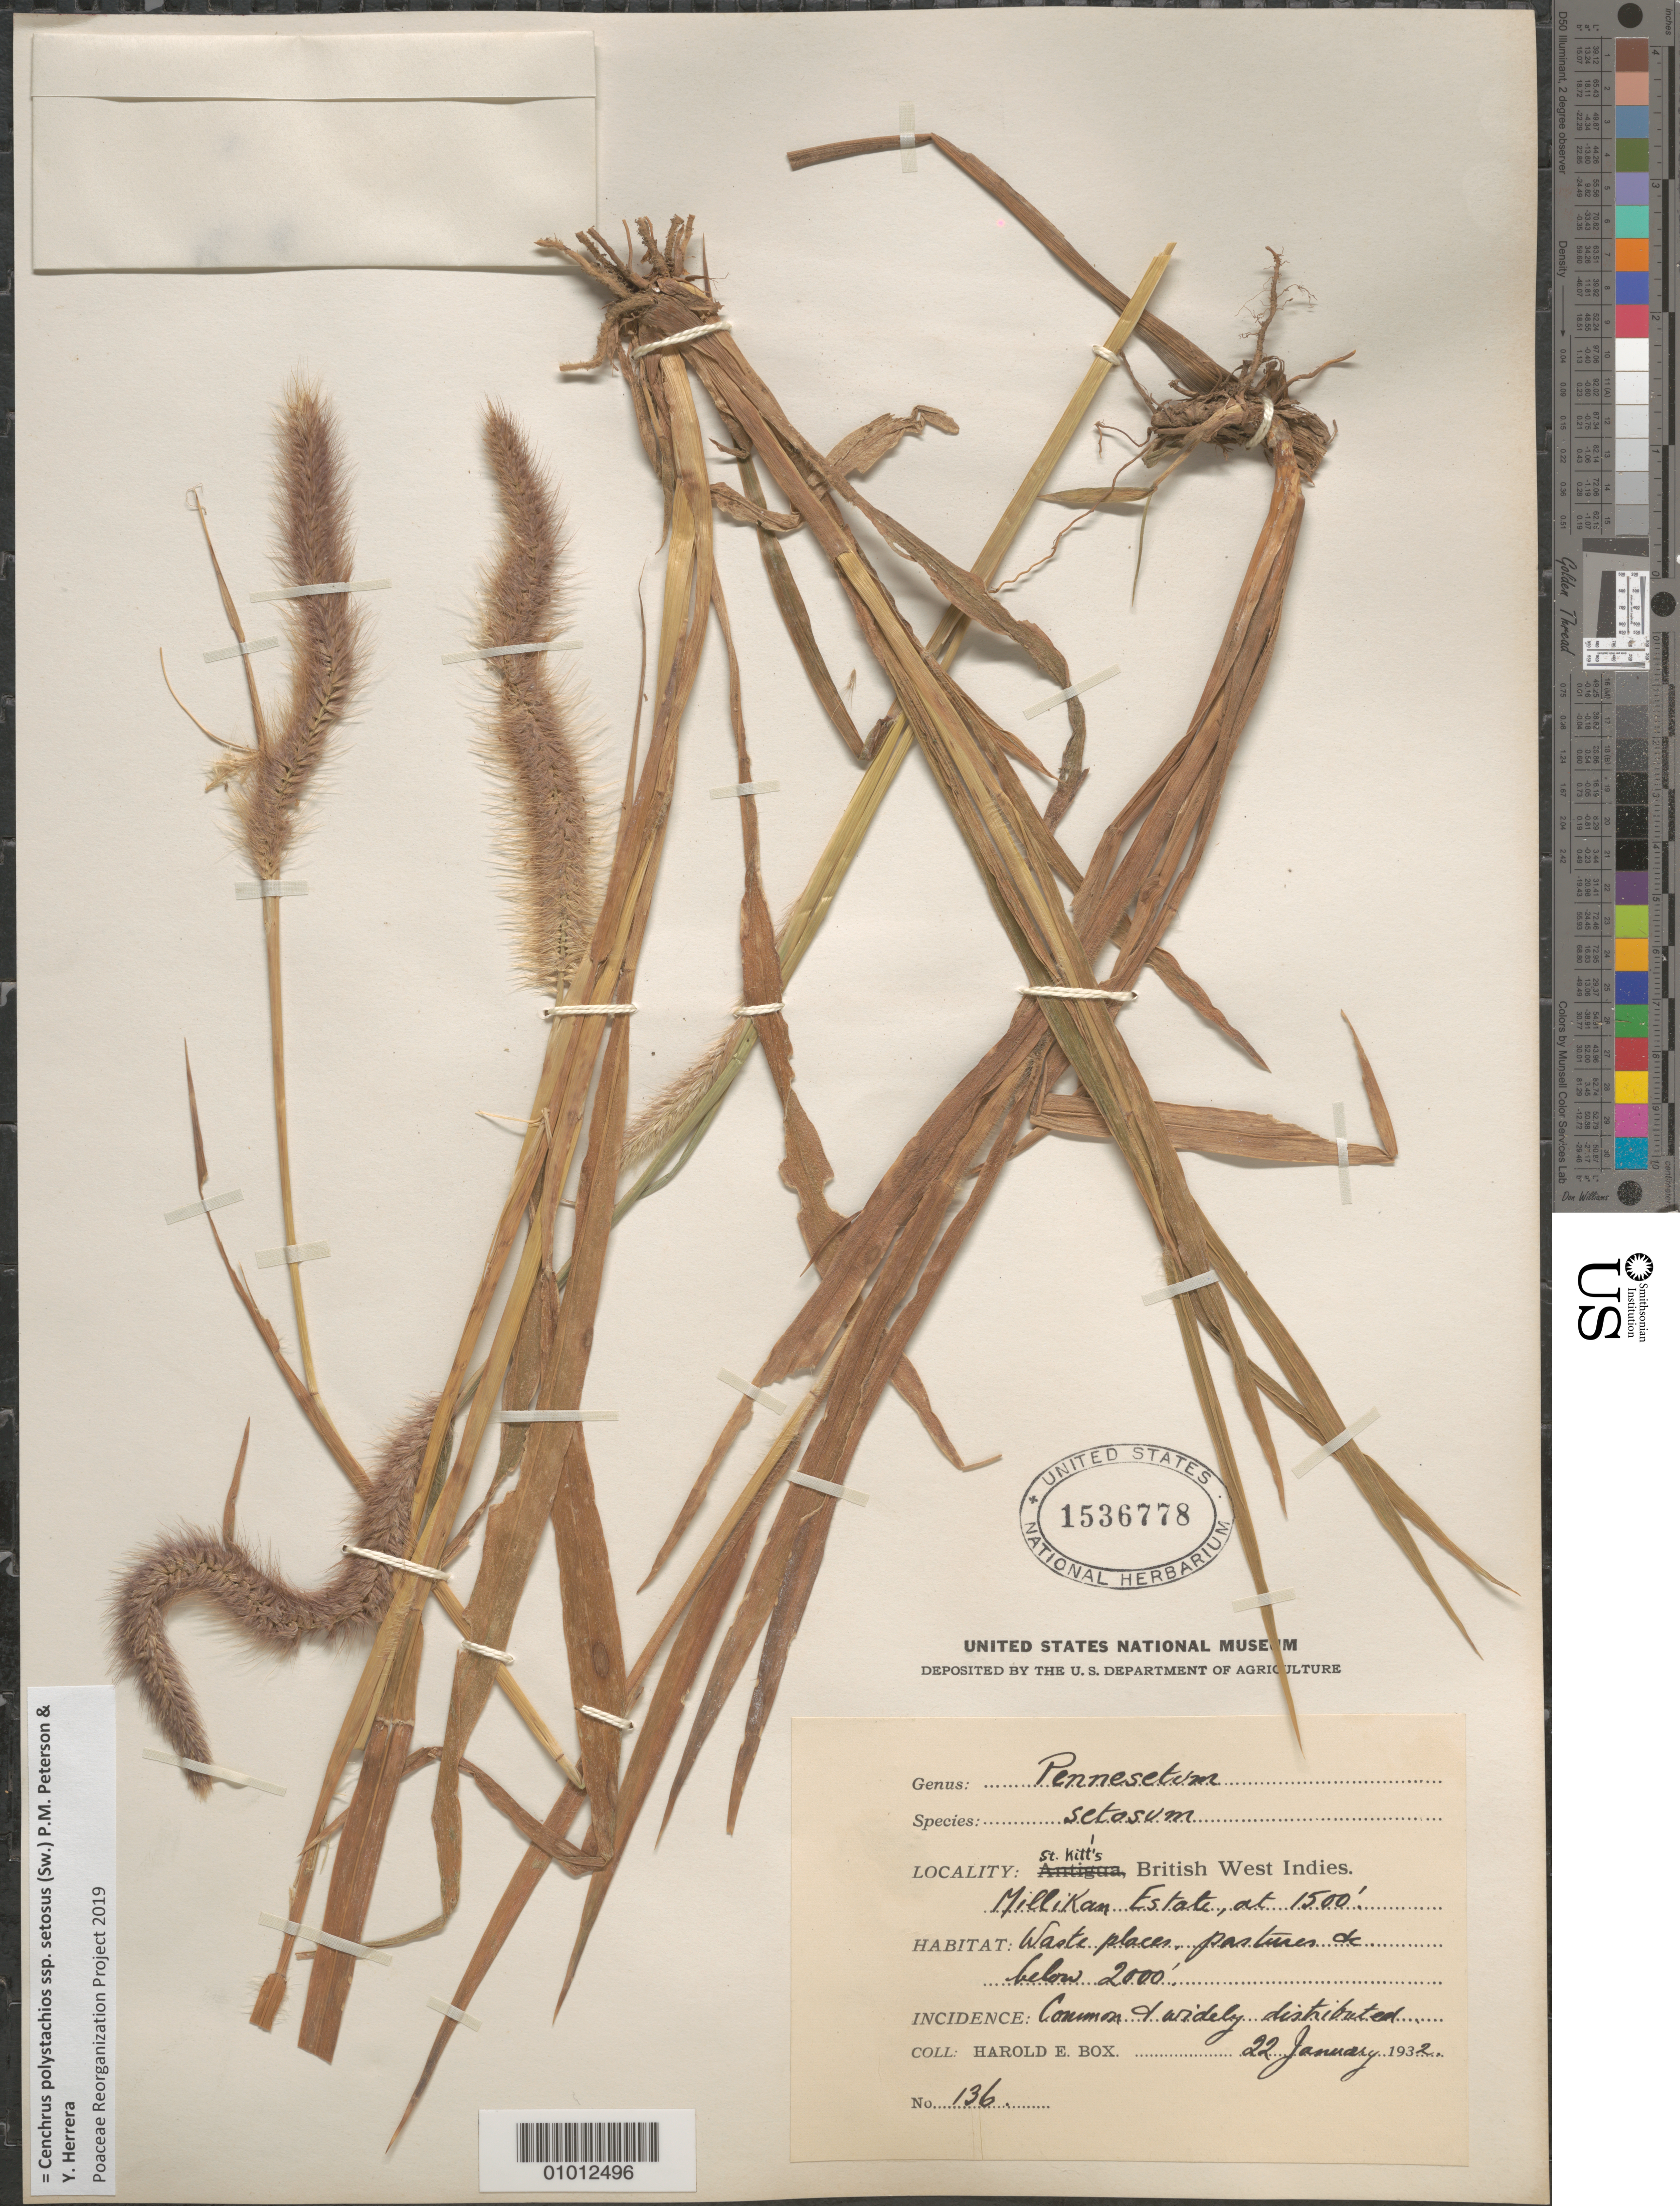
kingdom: Plantae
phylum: Tracheophyta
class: Liliopsida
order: Poales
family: Poaceae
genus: Cenchrus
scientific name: Cenchrus polystachios subsp. setosus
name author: (Sw.) P.M. Peterson & Y. Herrera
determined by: Poaceae Reorganization Project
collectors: H. E. Box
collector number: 136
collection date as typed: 22 Jan 1932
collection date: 1932-01-22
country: St. Christopher-Nevis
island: St. Christopher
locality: Millikan Estate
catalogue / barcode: US 1536778